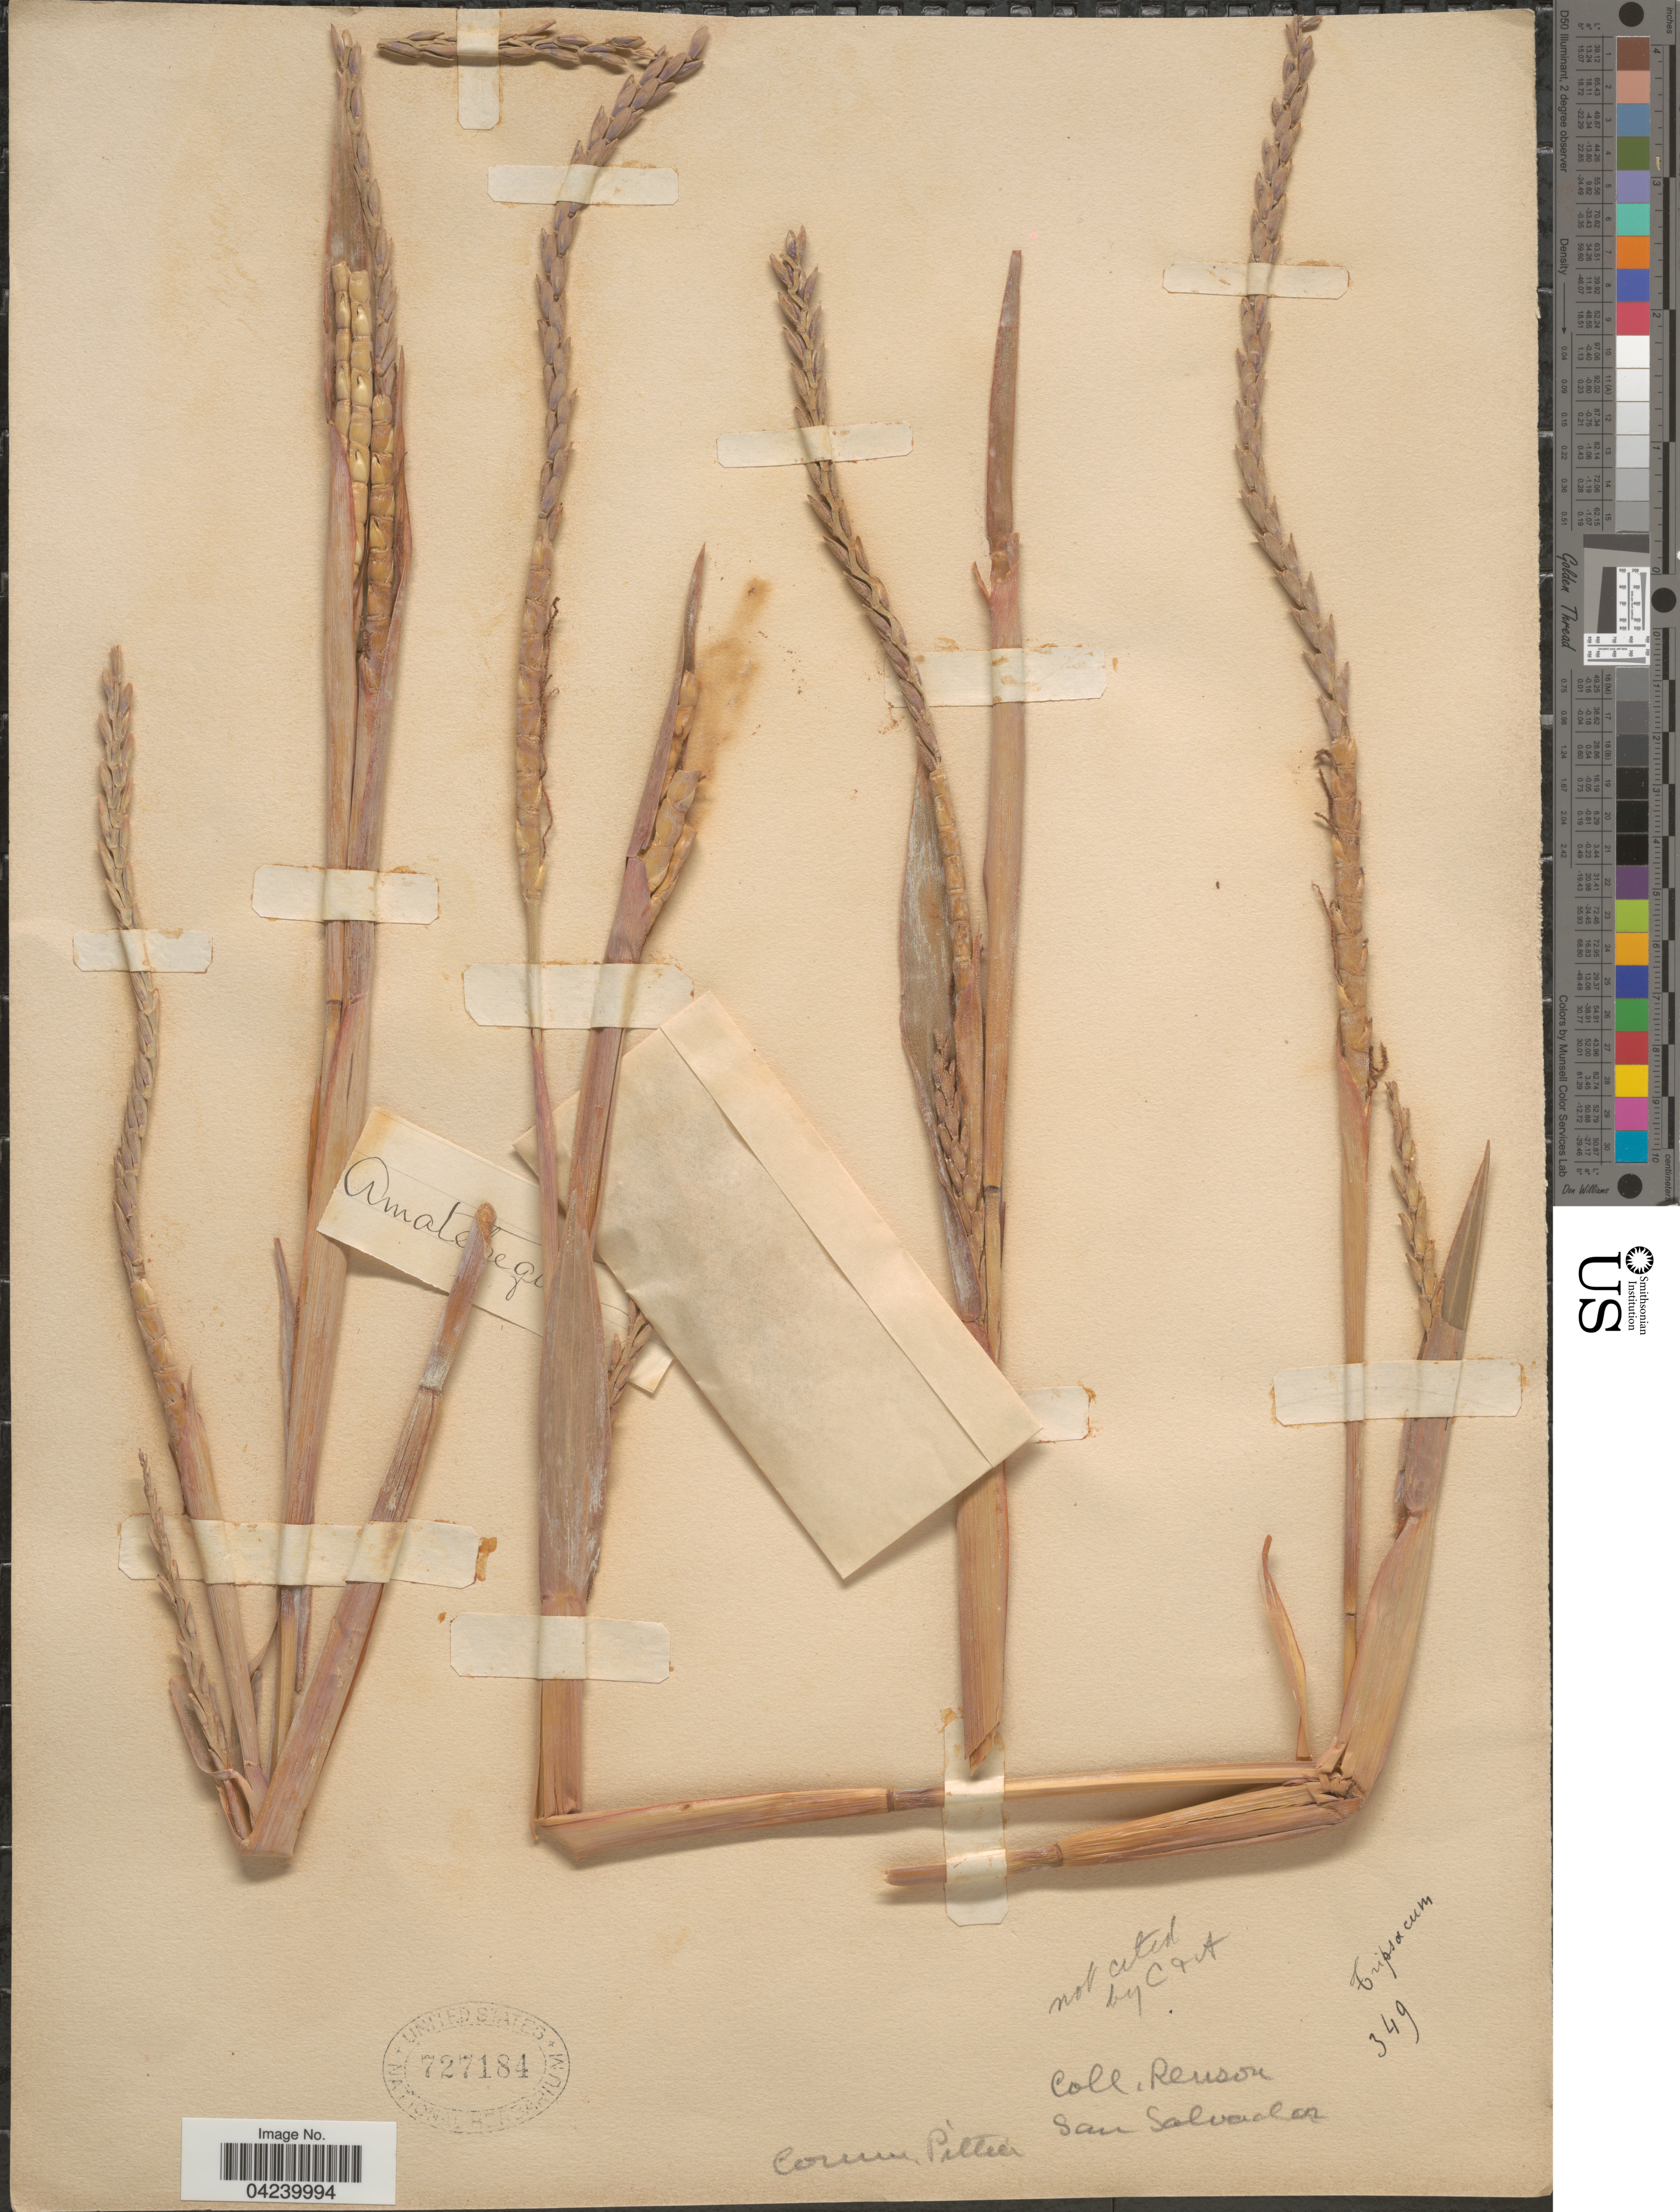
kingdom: Plantae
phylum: Tracheophyta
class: Liliopsida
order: Poales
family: Poaceae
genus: Tripsacum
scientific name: Tripsacum laxum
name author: Nash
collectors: Renson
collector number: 349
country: El Salvador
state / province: San Salvador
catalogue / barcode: US 727184